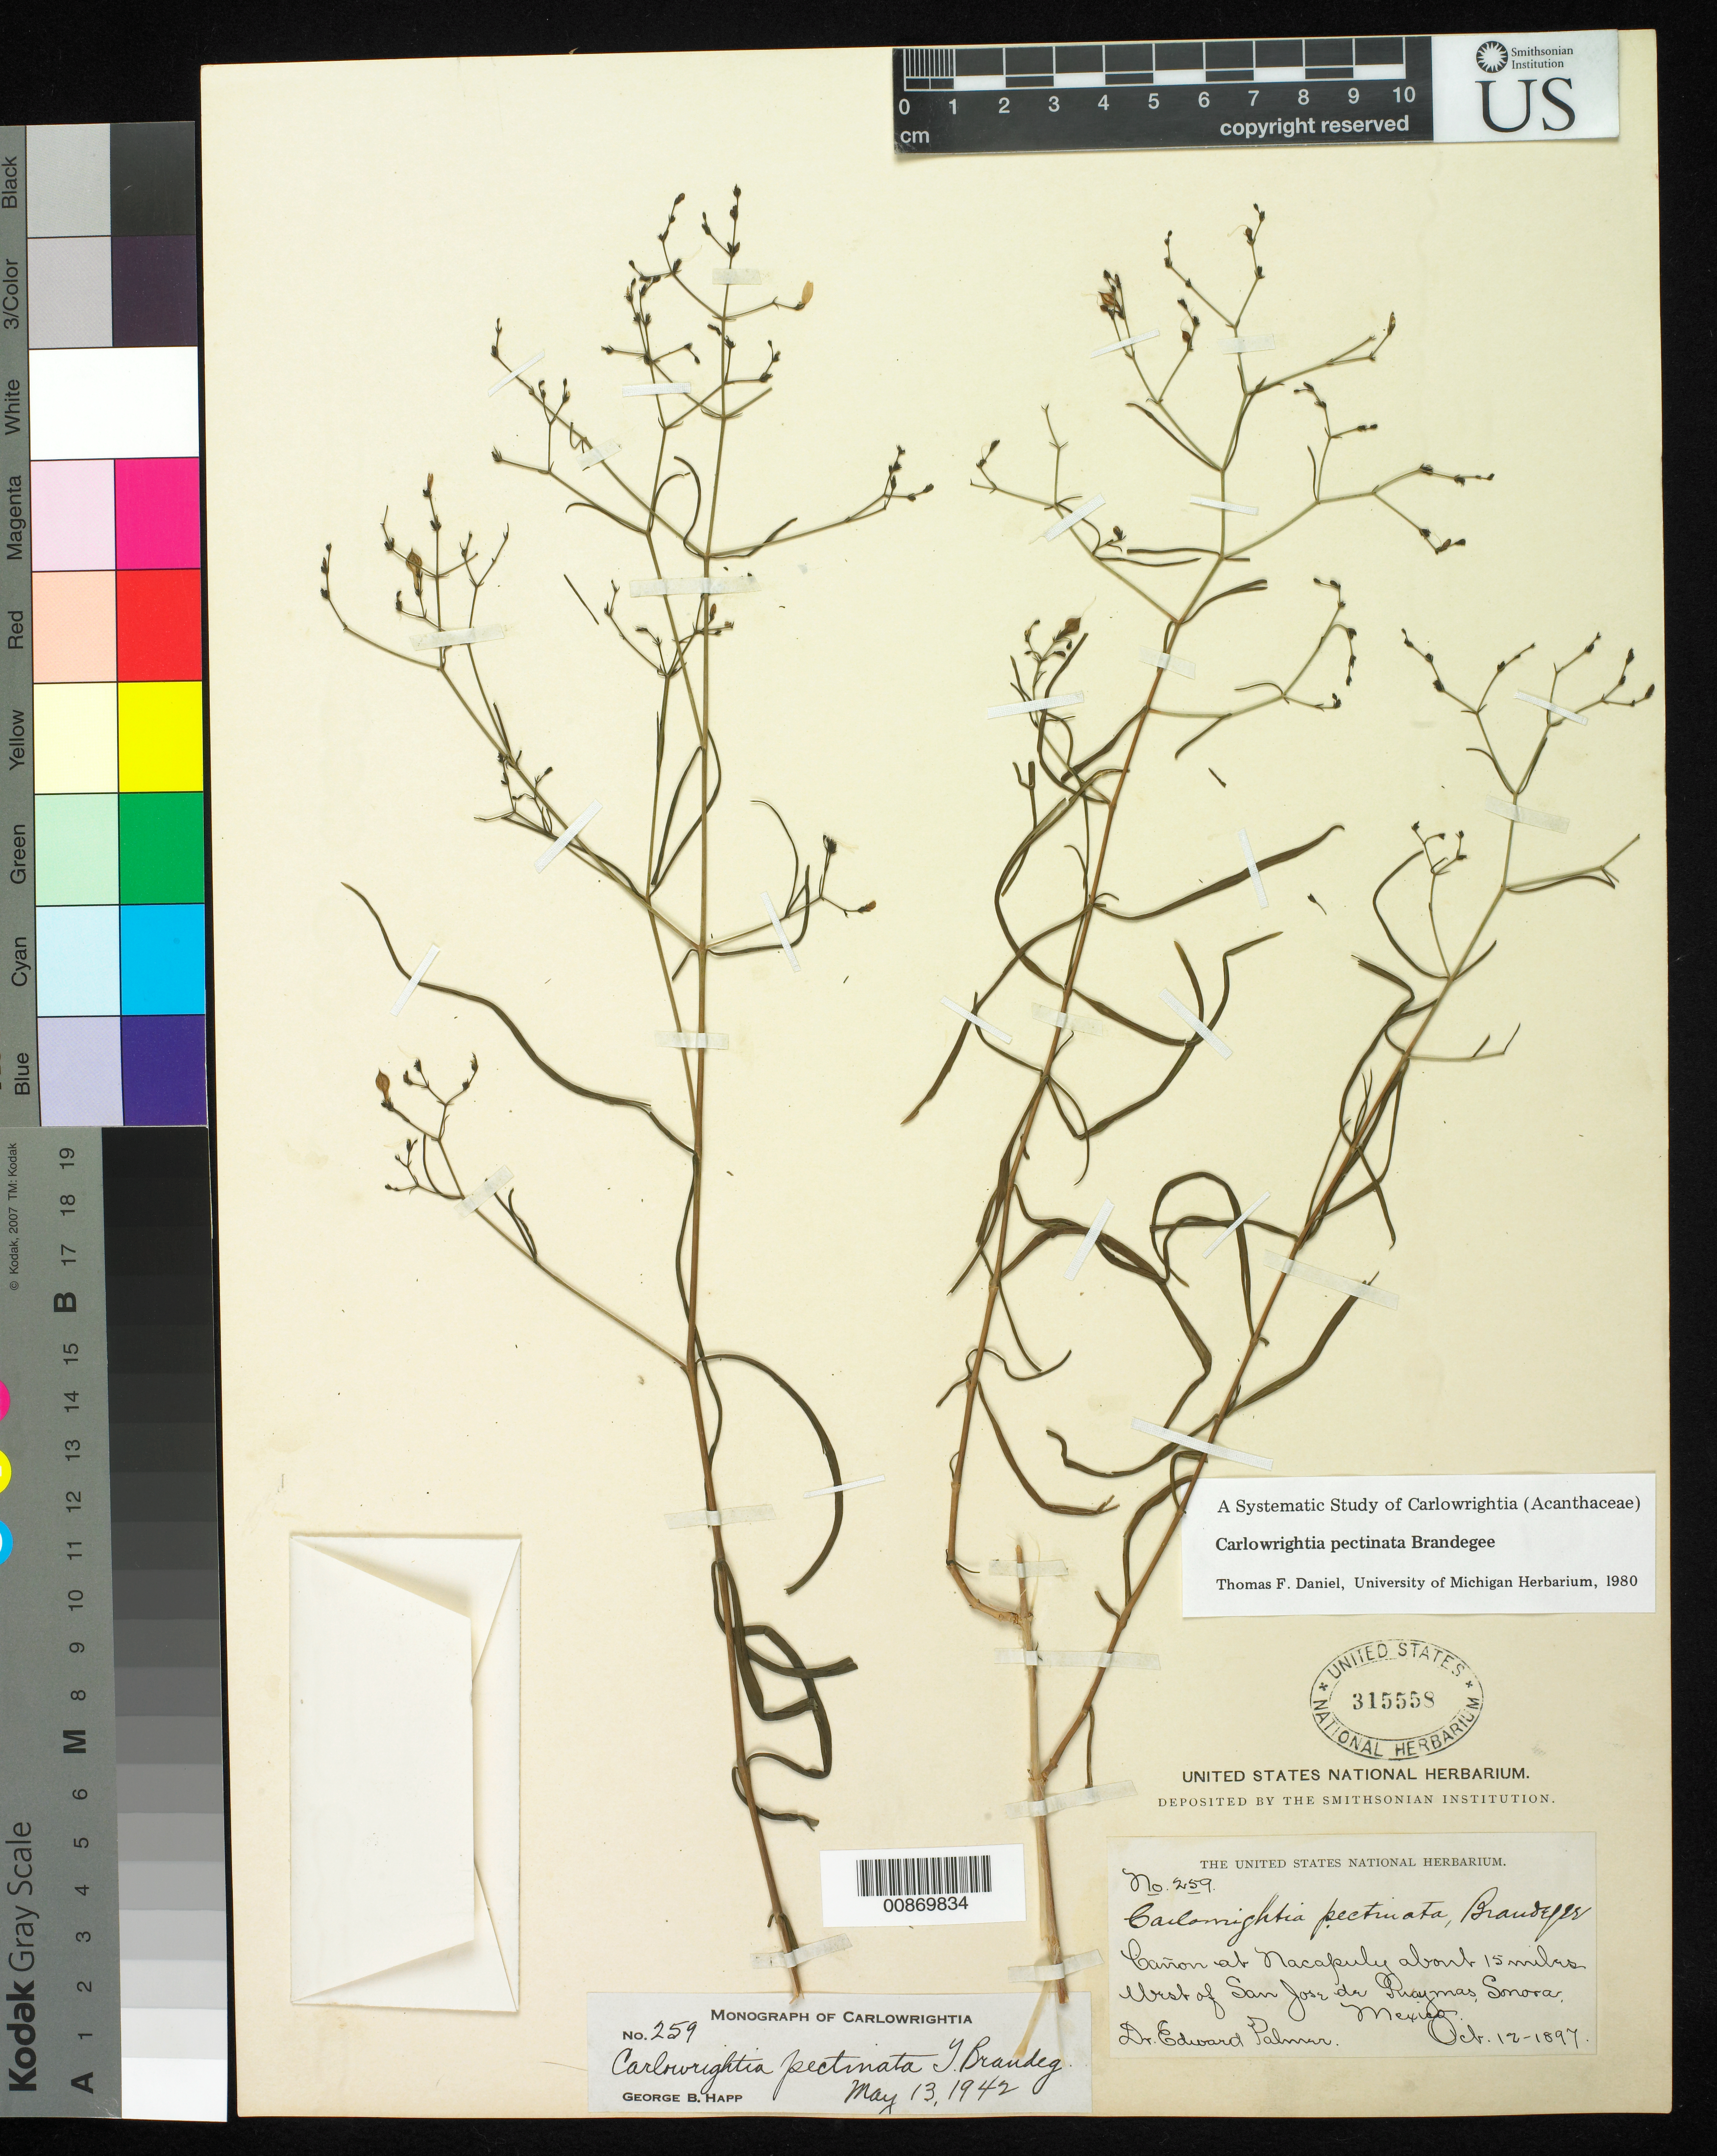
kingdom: Plantae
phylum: Tracheophyta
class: Magnoliopsida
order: Lamiales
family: Acanthaceae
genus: Carlowrightia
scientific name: Carlowrightia pectinata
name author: Brandegee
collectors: E. Palmer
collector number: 259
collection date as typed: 12 Oct 1897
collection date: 1897-10-12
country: Mexico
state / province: Sonora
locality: Cañon at Nacapuly about 15 miles west of San José de Guaymas, Sonora.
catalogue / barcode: US 315558